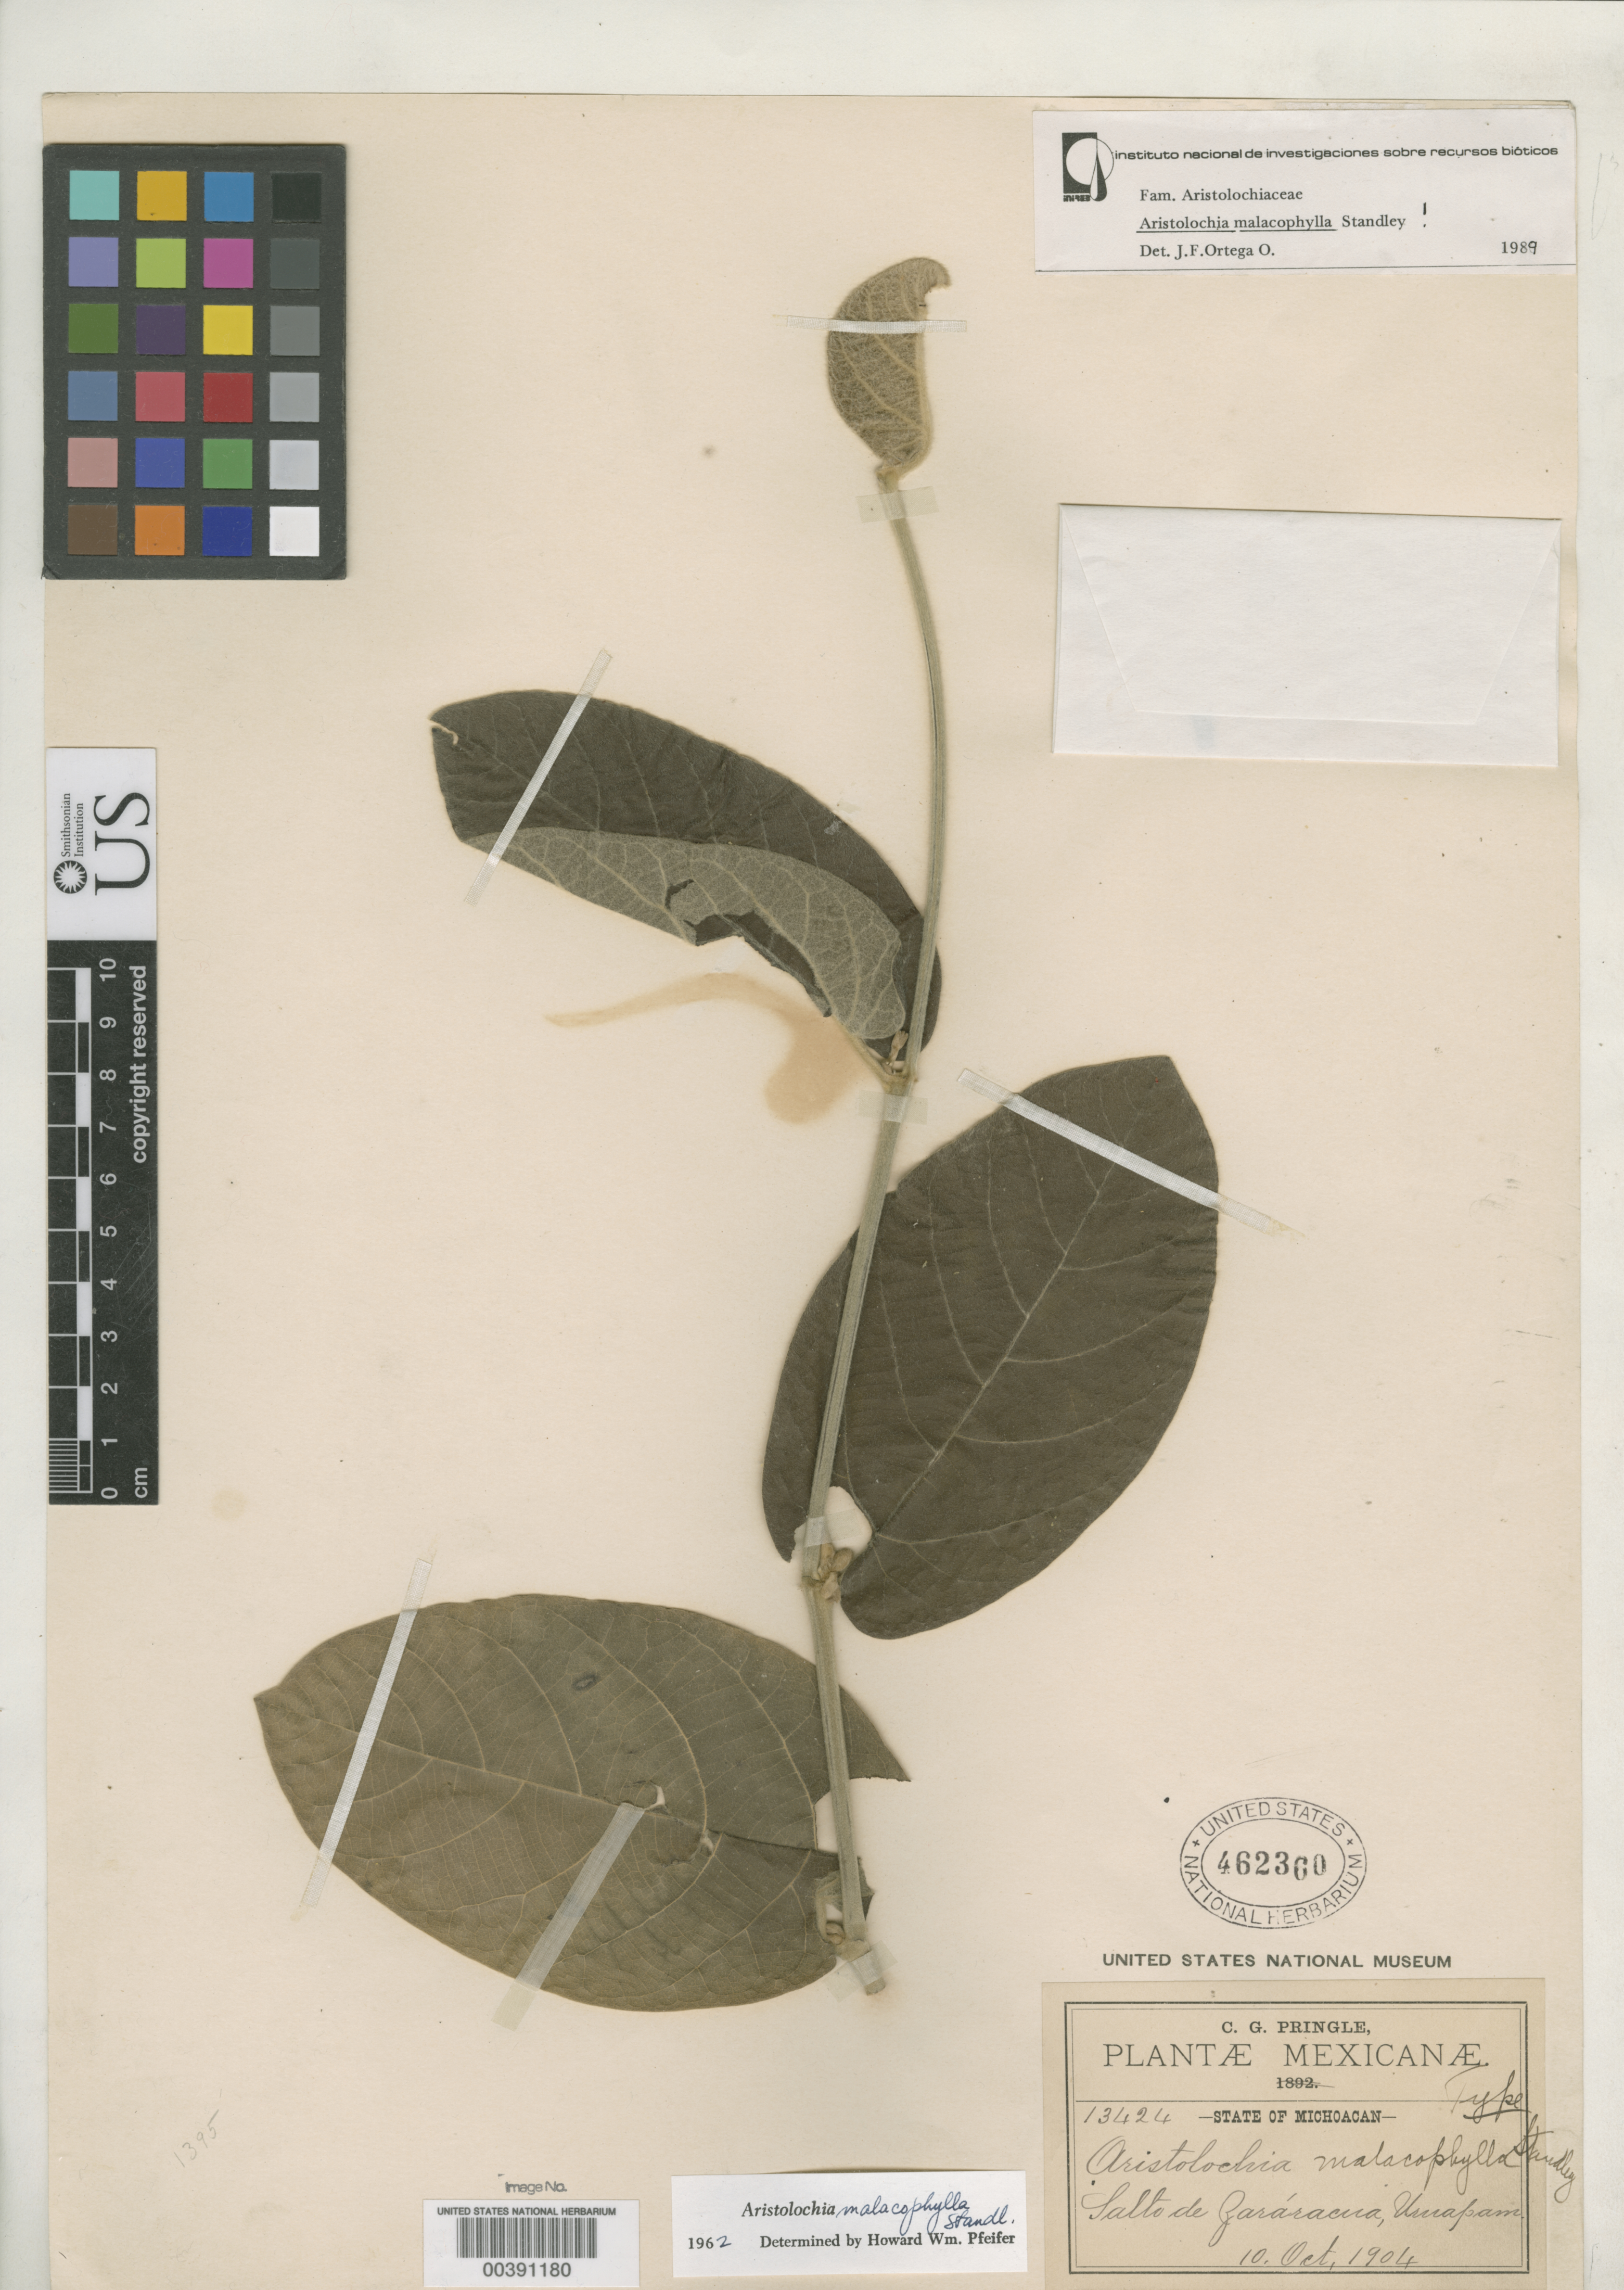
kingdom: Plantae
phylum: Tracheophyta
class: Magnoliopsida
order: Piperales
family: Aristolochiaceae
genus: Aristolochia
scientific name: Aristolochia malacophylla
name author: Standl.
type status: Holotype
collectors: C. G. Pringle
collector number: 13424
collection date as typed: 10 Oct 1904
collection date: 1904-10-10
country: Mexico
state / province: Michoacán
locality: Uruapam del Progresso, Salto de Zaracua.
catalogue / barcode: US 462360